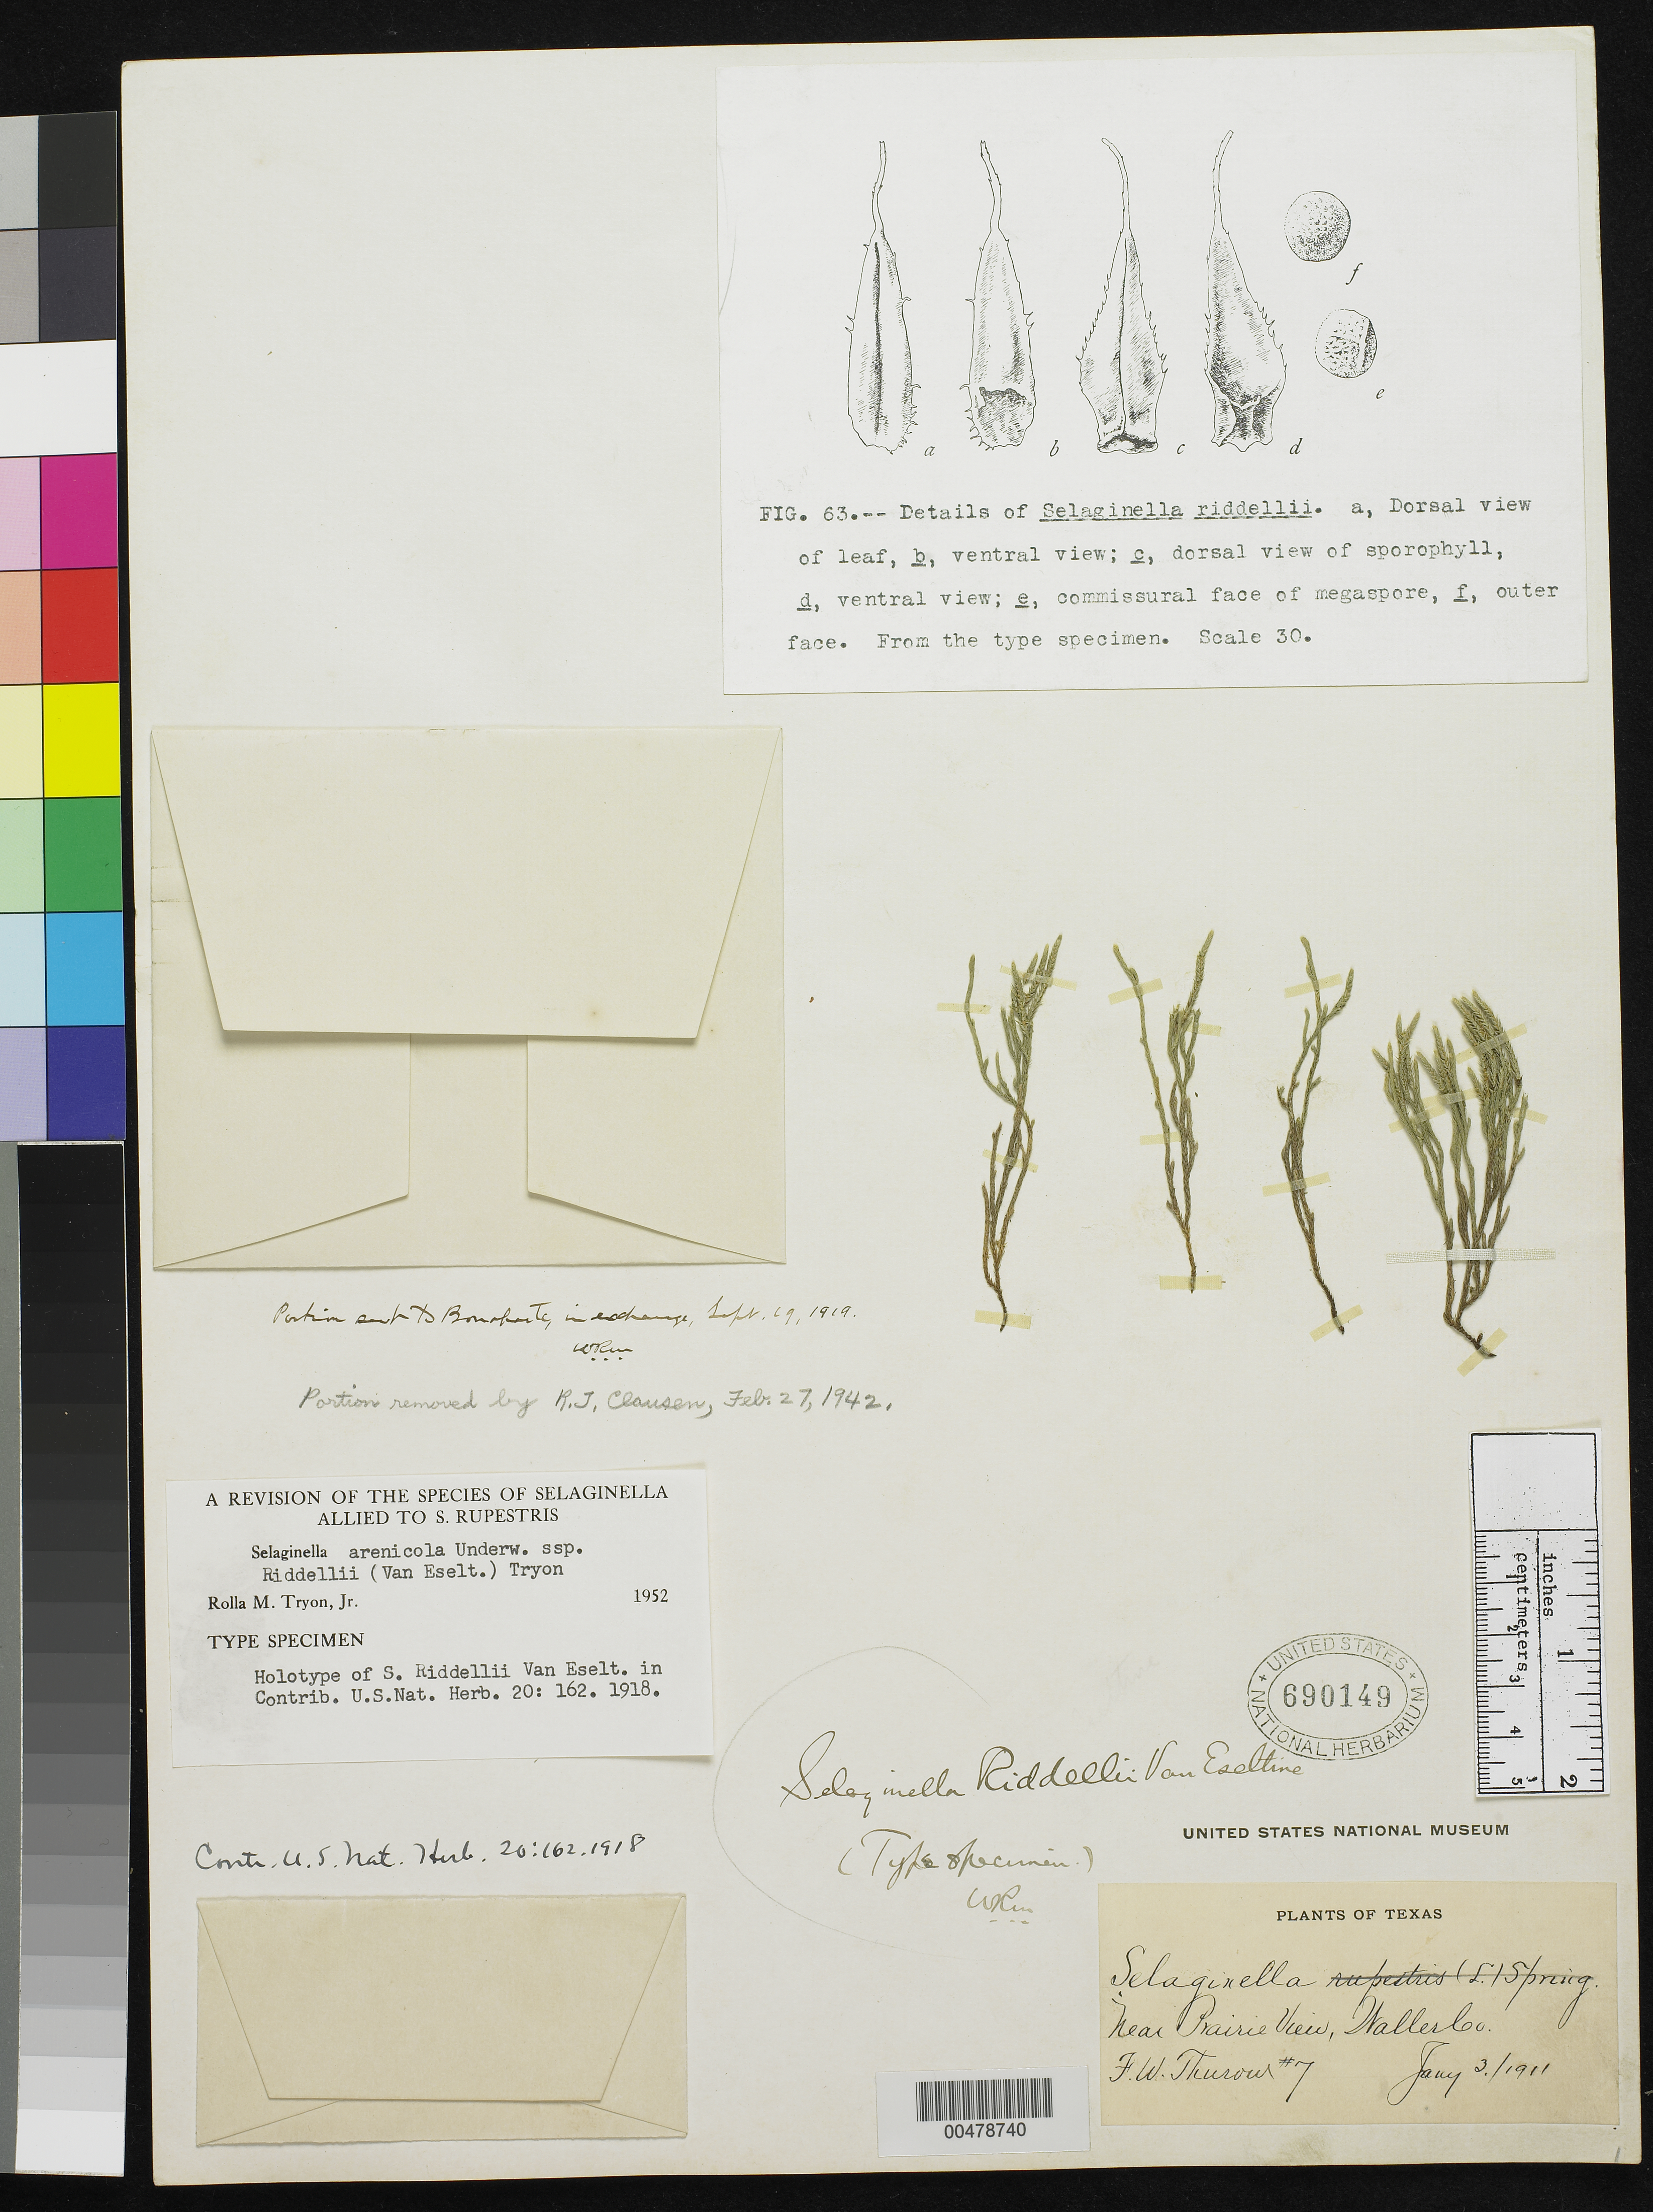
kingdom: Plantae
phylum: Tracheophyta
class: Lycopodiopsida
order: Selaginellales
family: Selaginellaceae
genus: Selaginella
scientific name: Selaginella riddellii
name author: Van Eselt.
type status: Holotype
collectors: F. W. Thurow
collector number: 7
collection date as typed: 03 Jan 1911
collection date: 1911-01-03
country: United States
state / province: Texas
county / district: Waller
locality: Near Prairie View, Waller Co.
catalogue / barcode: US 690149